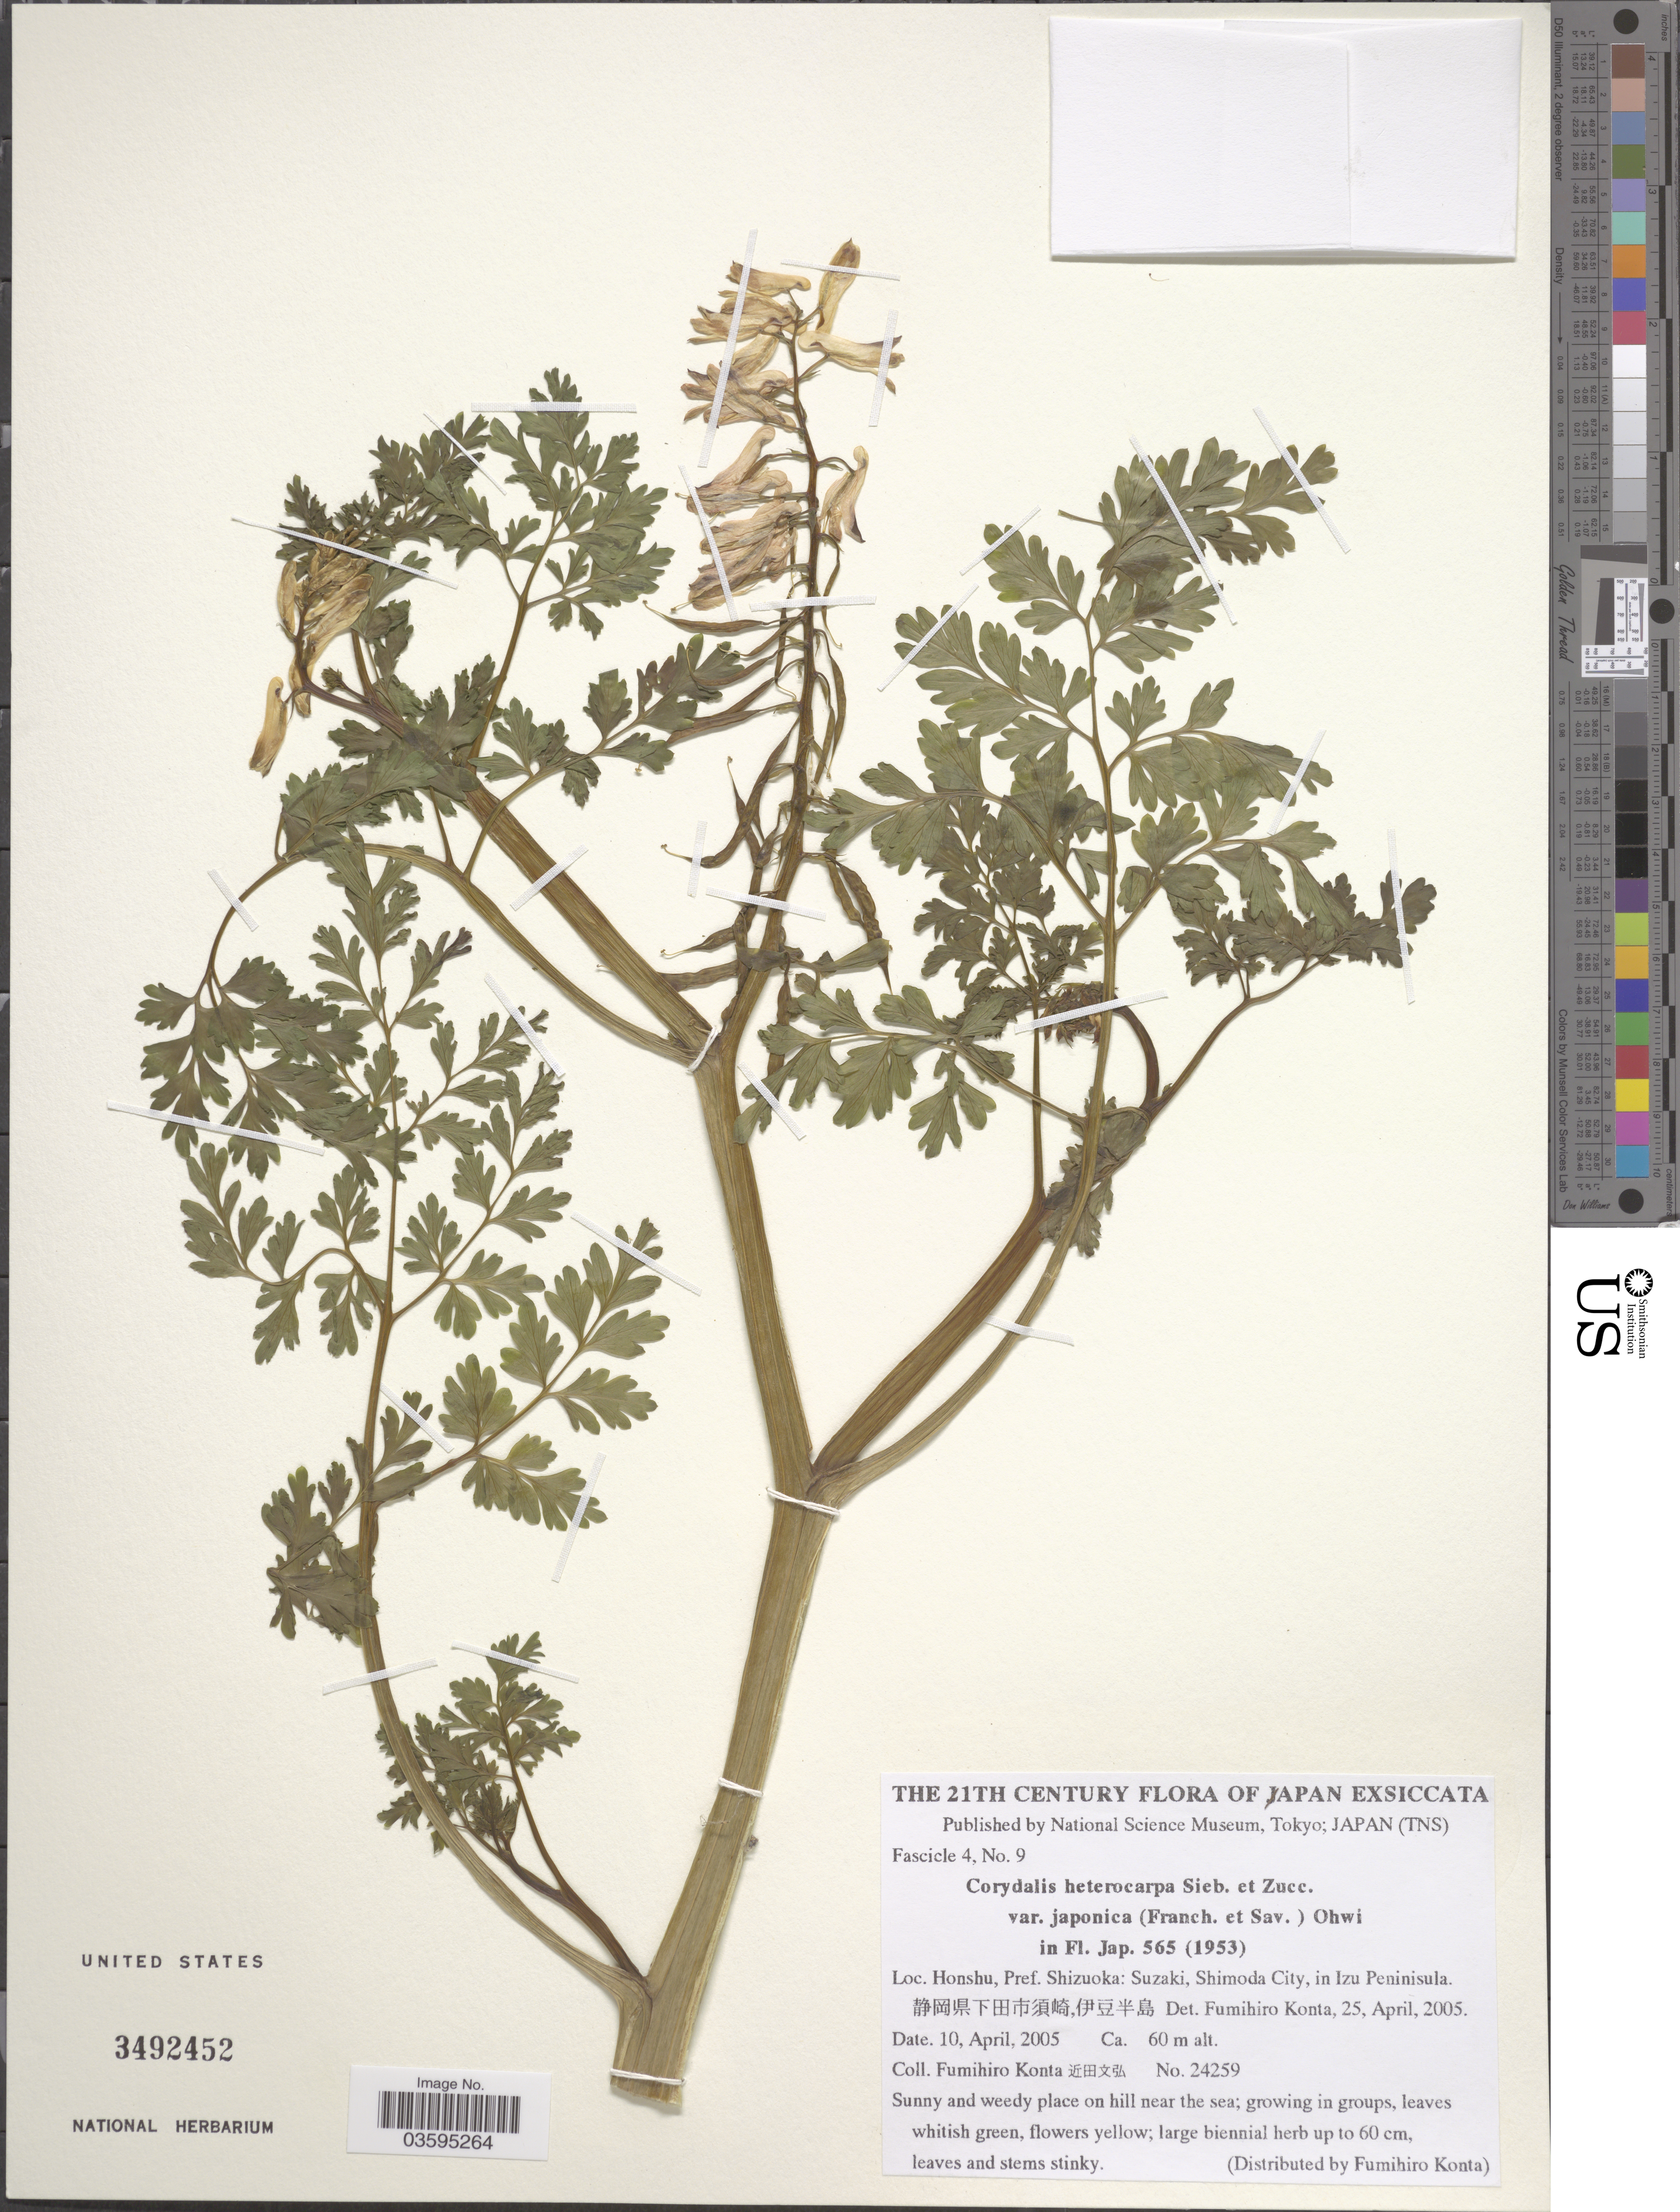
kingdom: Plantae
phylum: Tracheophyta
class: Magnoliopsida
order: Ranunculales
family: Papaveraceae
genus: Corydalis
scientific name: Corydalis heterocarpa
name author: Siebold & Zucc.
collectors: F. Konta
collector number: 24259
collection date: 2005-04-10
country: Japan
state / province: Sizuoka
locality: Honshu, Pref. Shizuoka: Suzaki, Shimoda City, in Izu Peninsula. X.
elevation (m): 60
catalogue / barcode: US 3492452